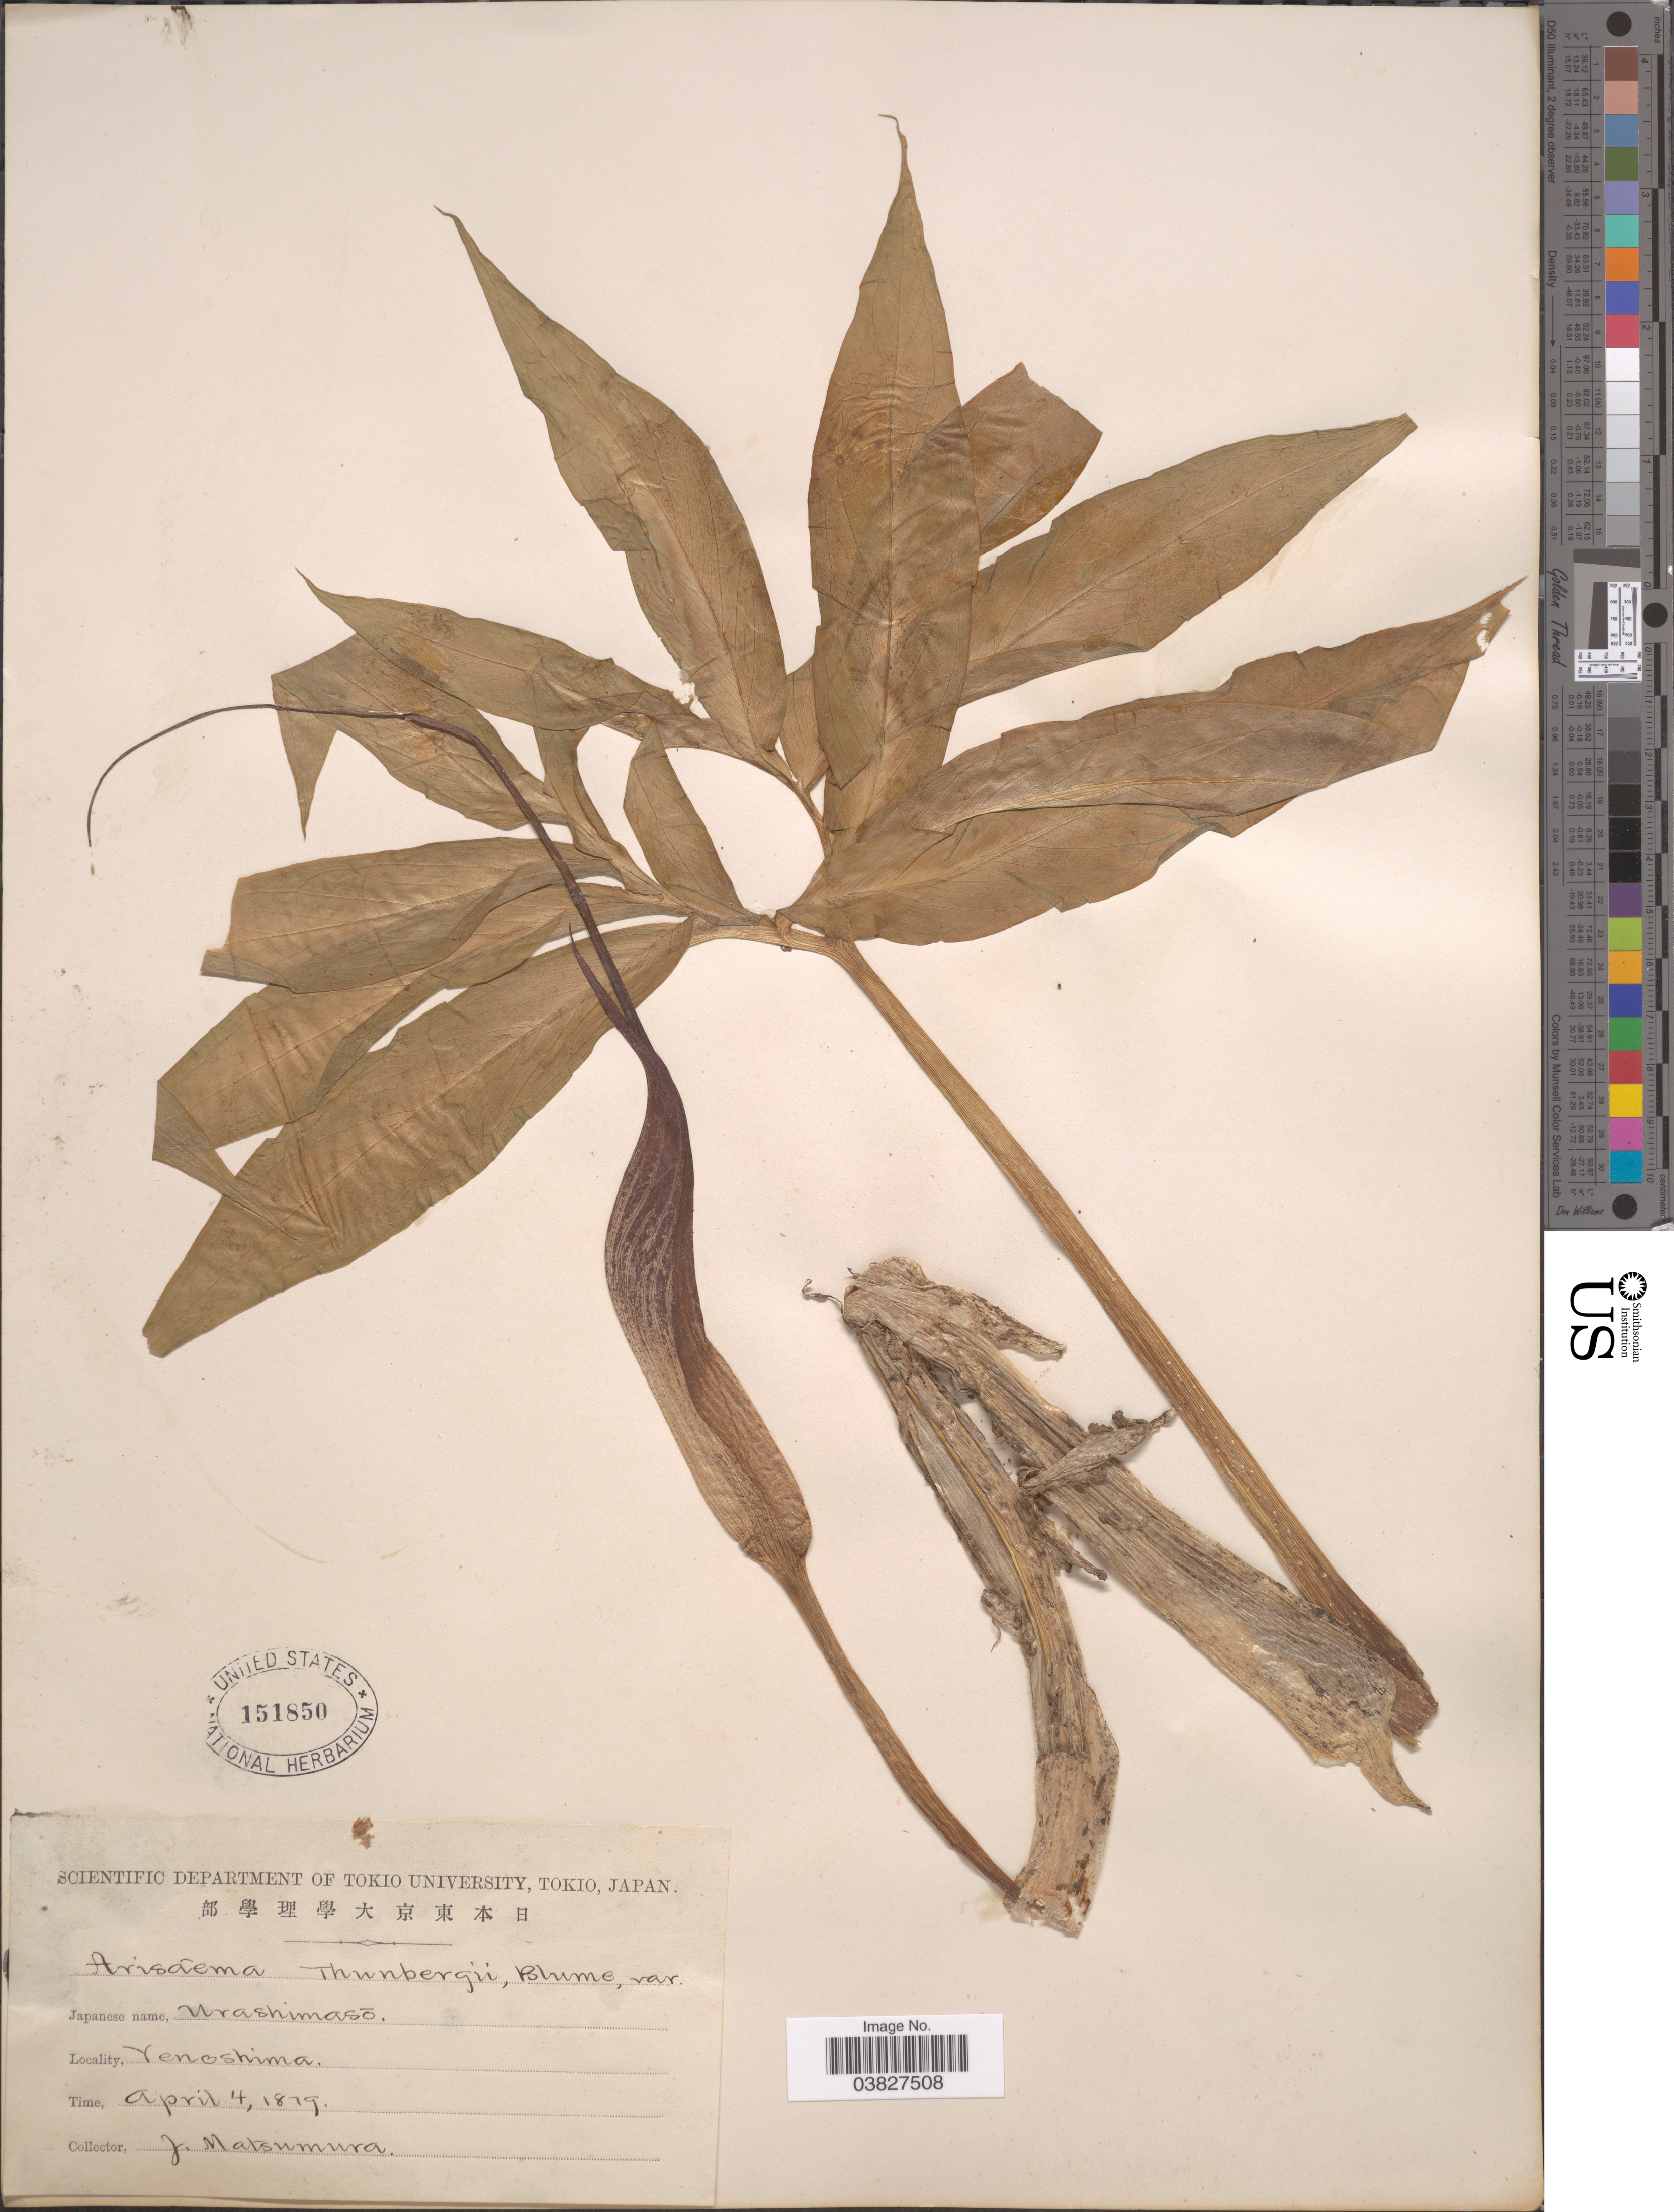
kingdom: Plantae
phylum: Tracheophyta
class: Liliopsida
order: Alismatales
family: Araceae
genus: Arisaema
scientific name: Arisaema thunbergii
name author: Blume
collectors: J. Matsumura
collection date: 1879-04-04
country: Japan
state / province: Tokyo, Federal City of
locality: Yenoshima.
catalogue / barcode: US 151850